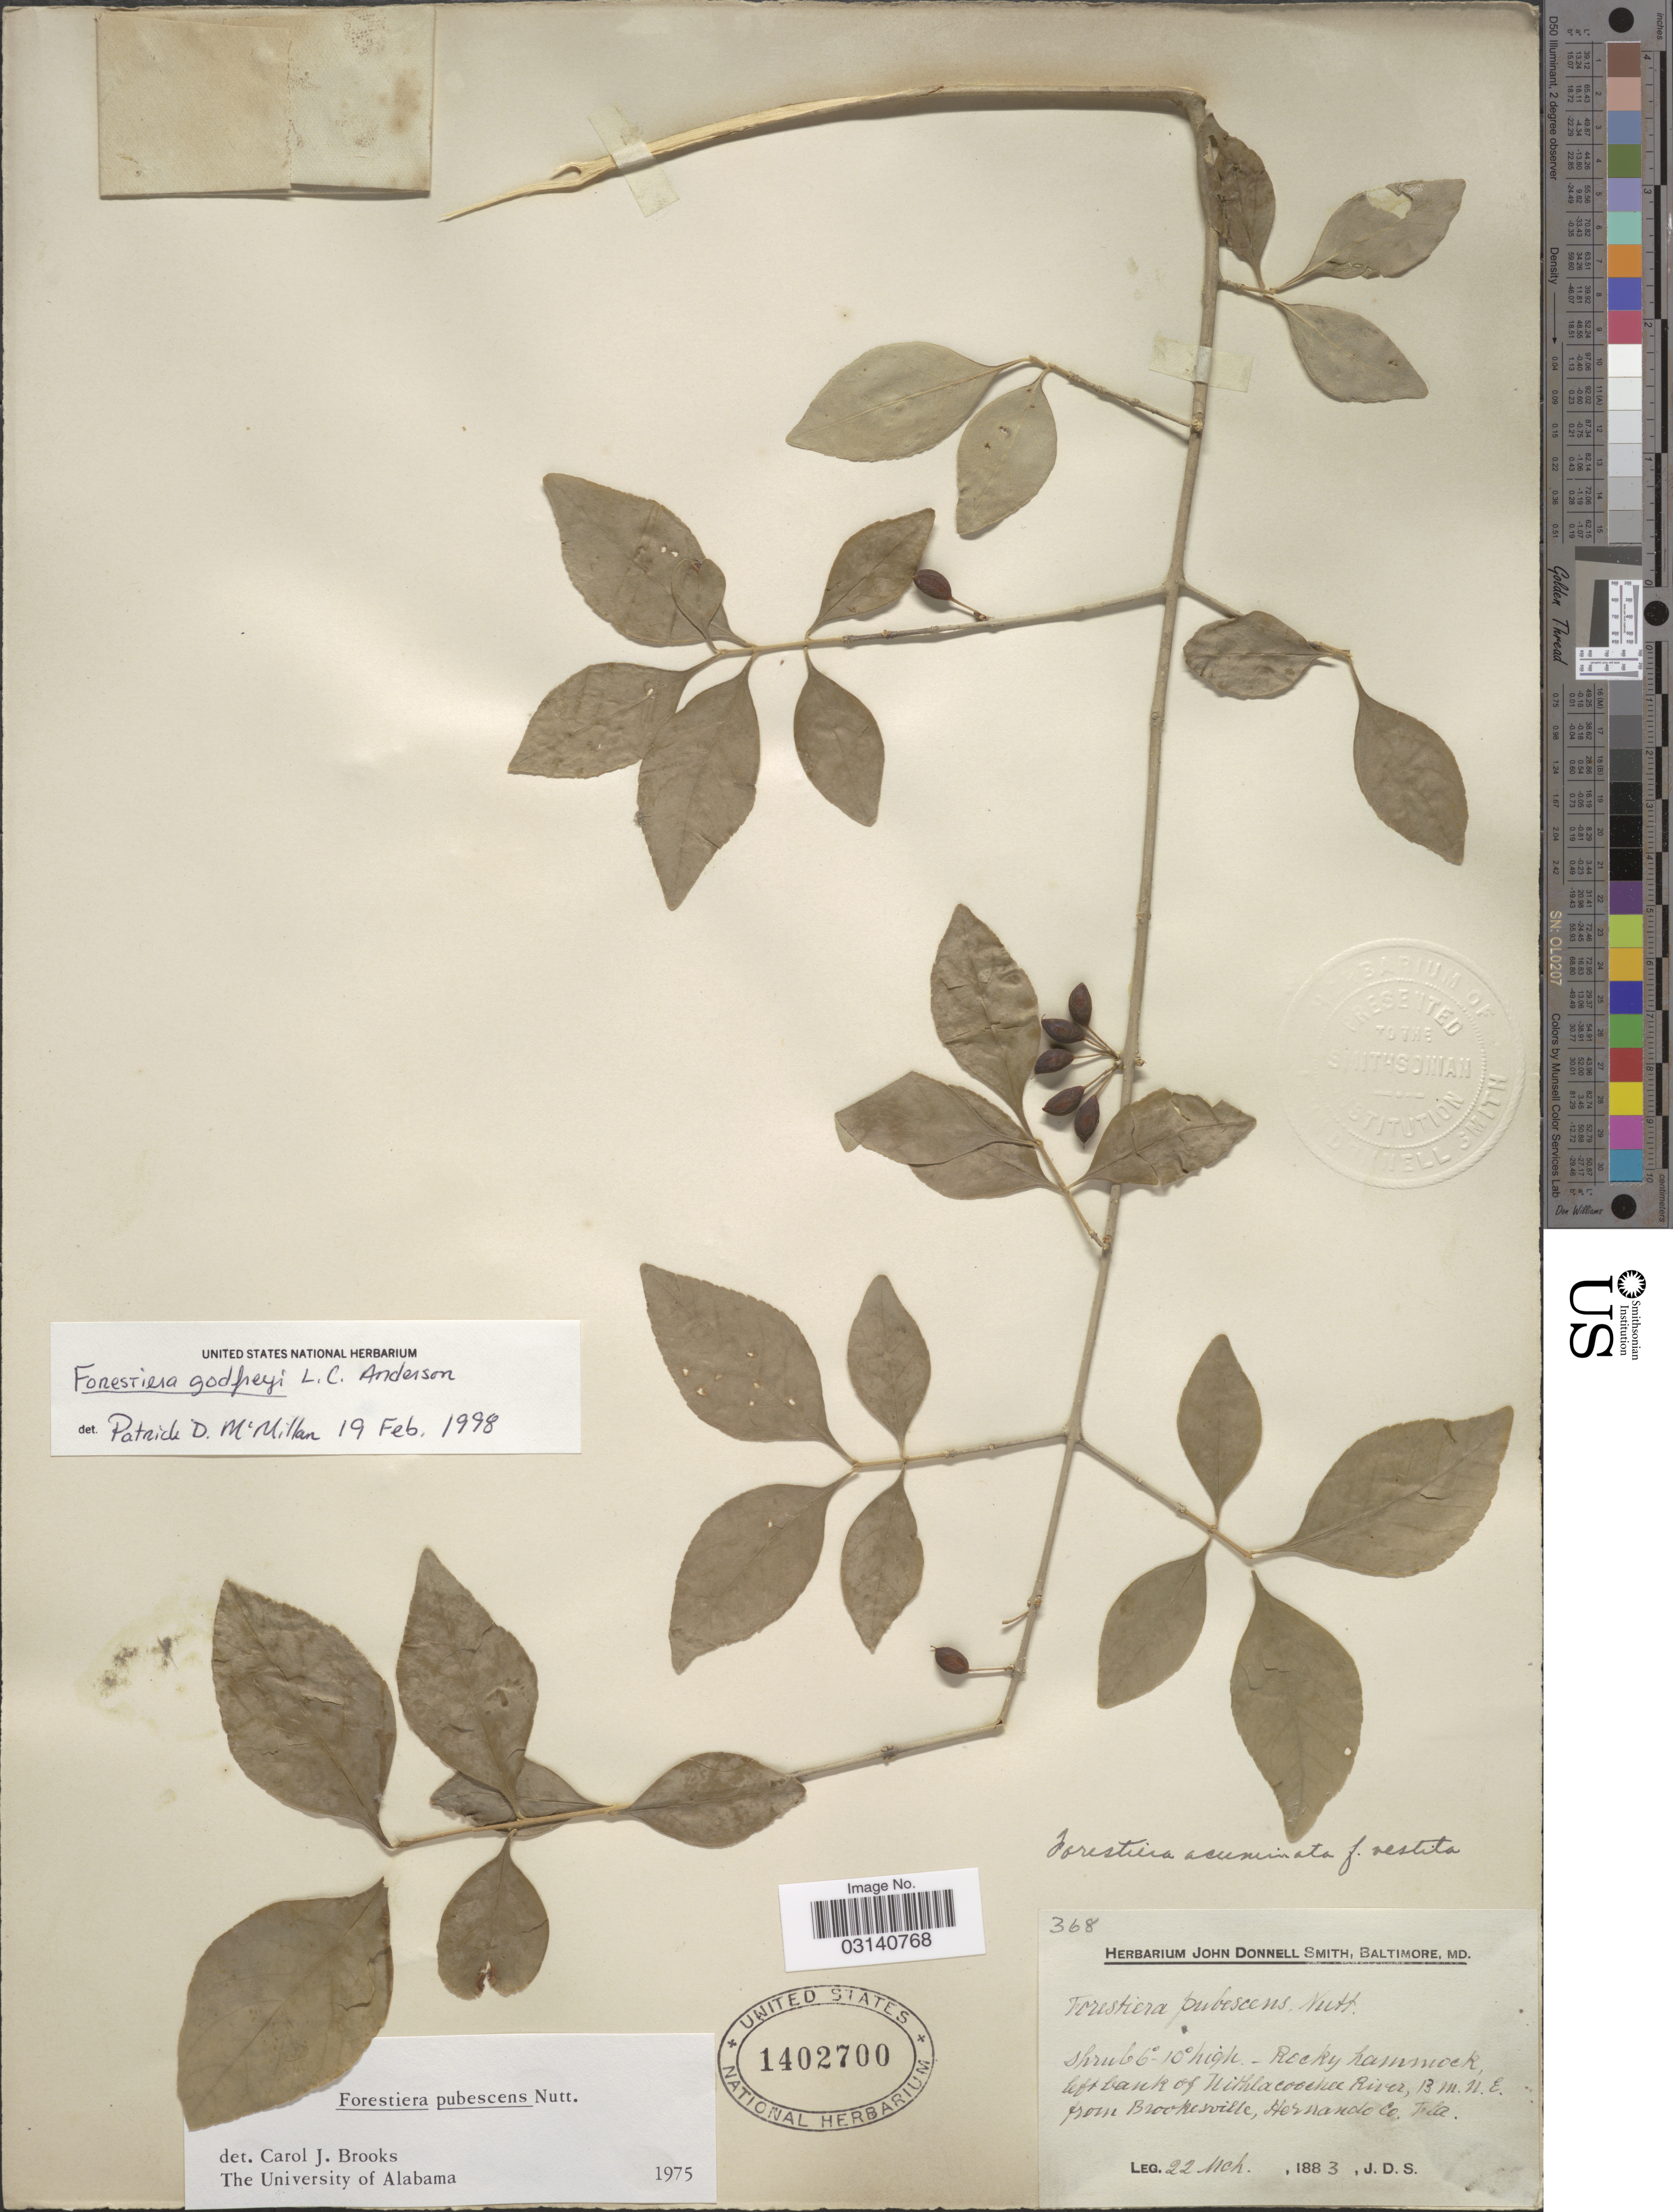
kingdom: Plantae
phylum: Tracheophyta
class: Magnoliopsida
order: Lamiales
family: Oleaceae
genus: Forestiera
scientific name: Forestiera godfreyi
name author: L.C. Anderson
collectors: J. Donnell Smith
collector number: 368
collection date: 1883-03-22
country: United States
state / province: Florida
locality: Rocky hammock, left bank of Withlacoochee River, 13 m. N.E. from Brooksville, Hernando Co.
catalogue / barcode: US 1402700